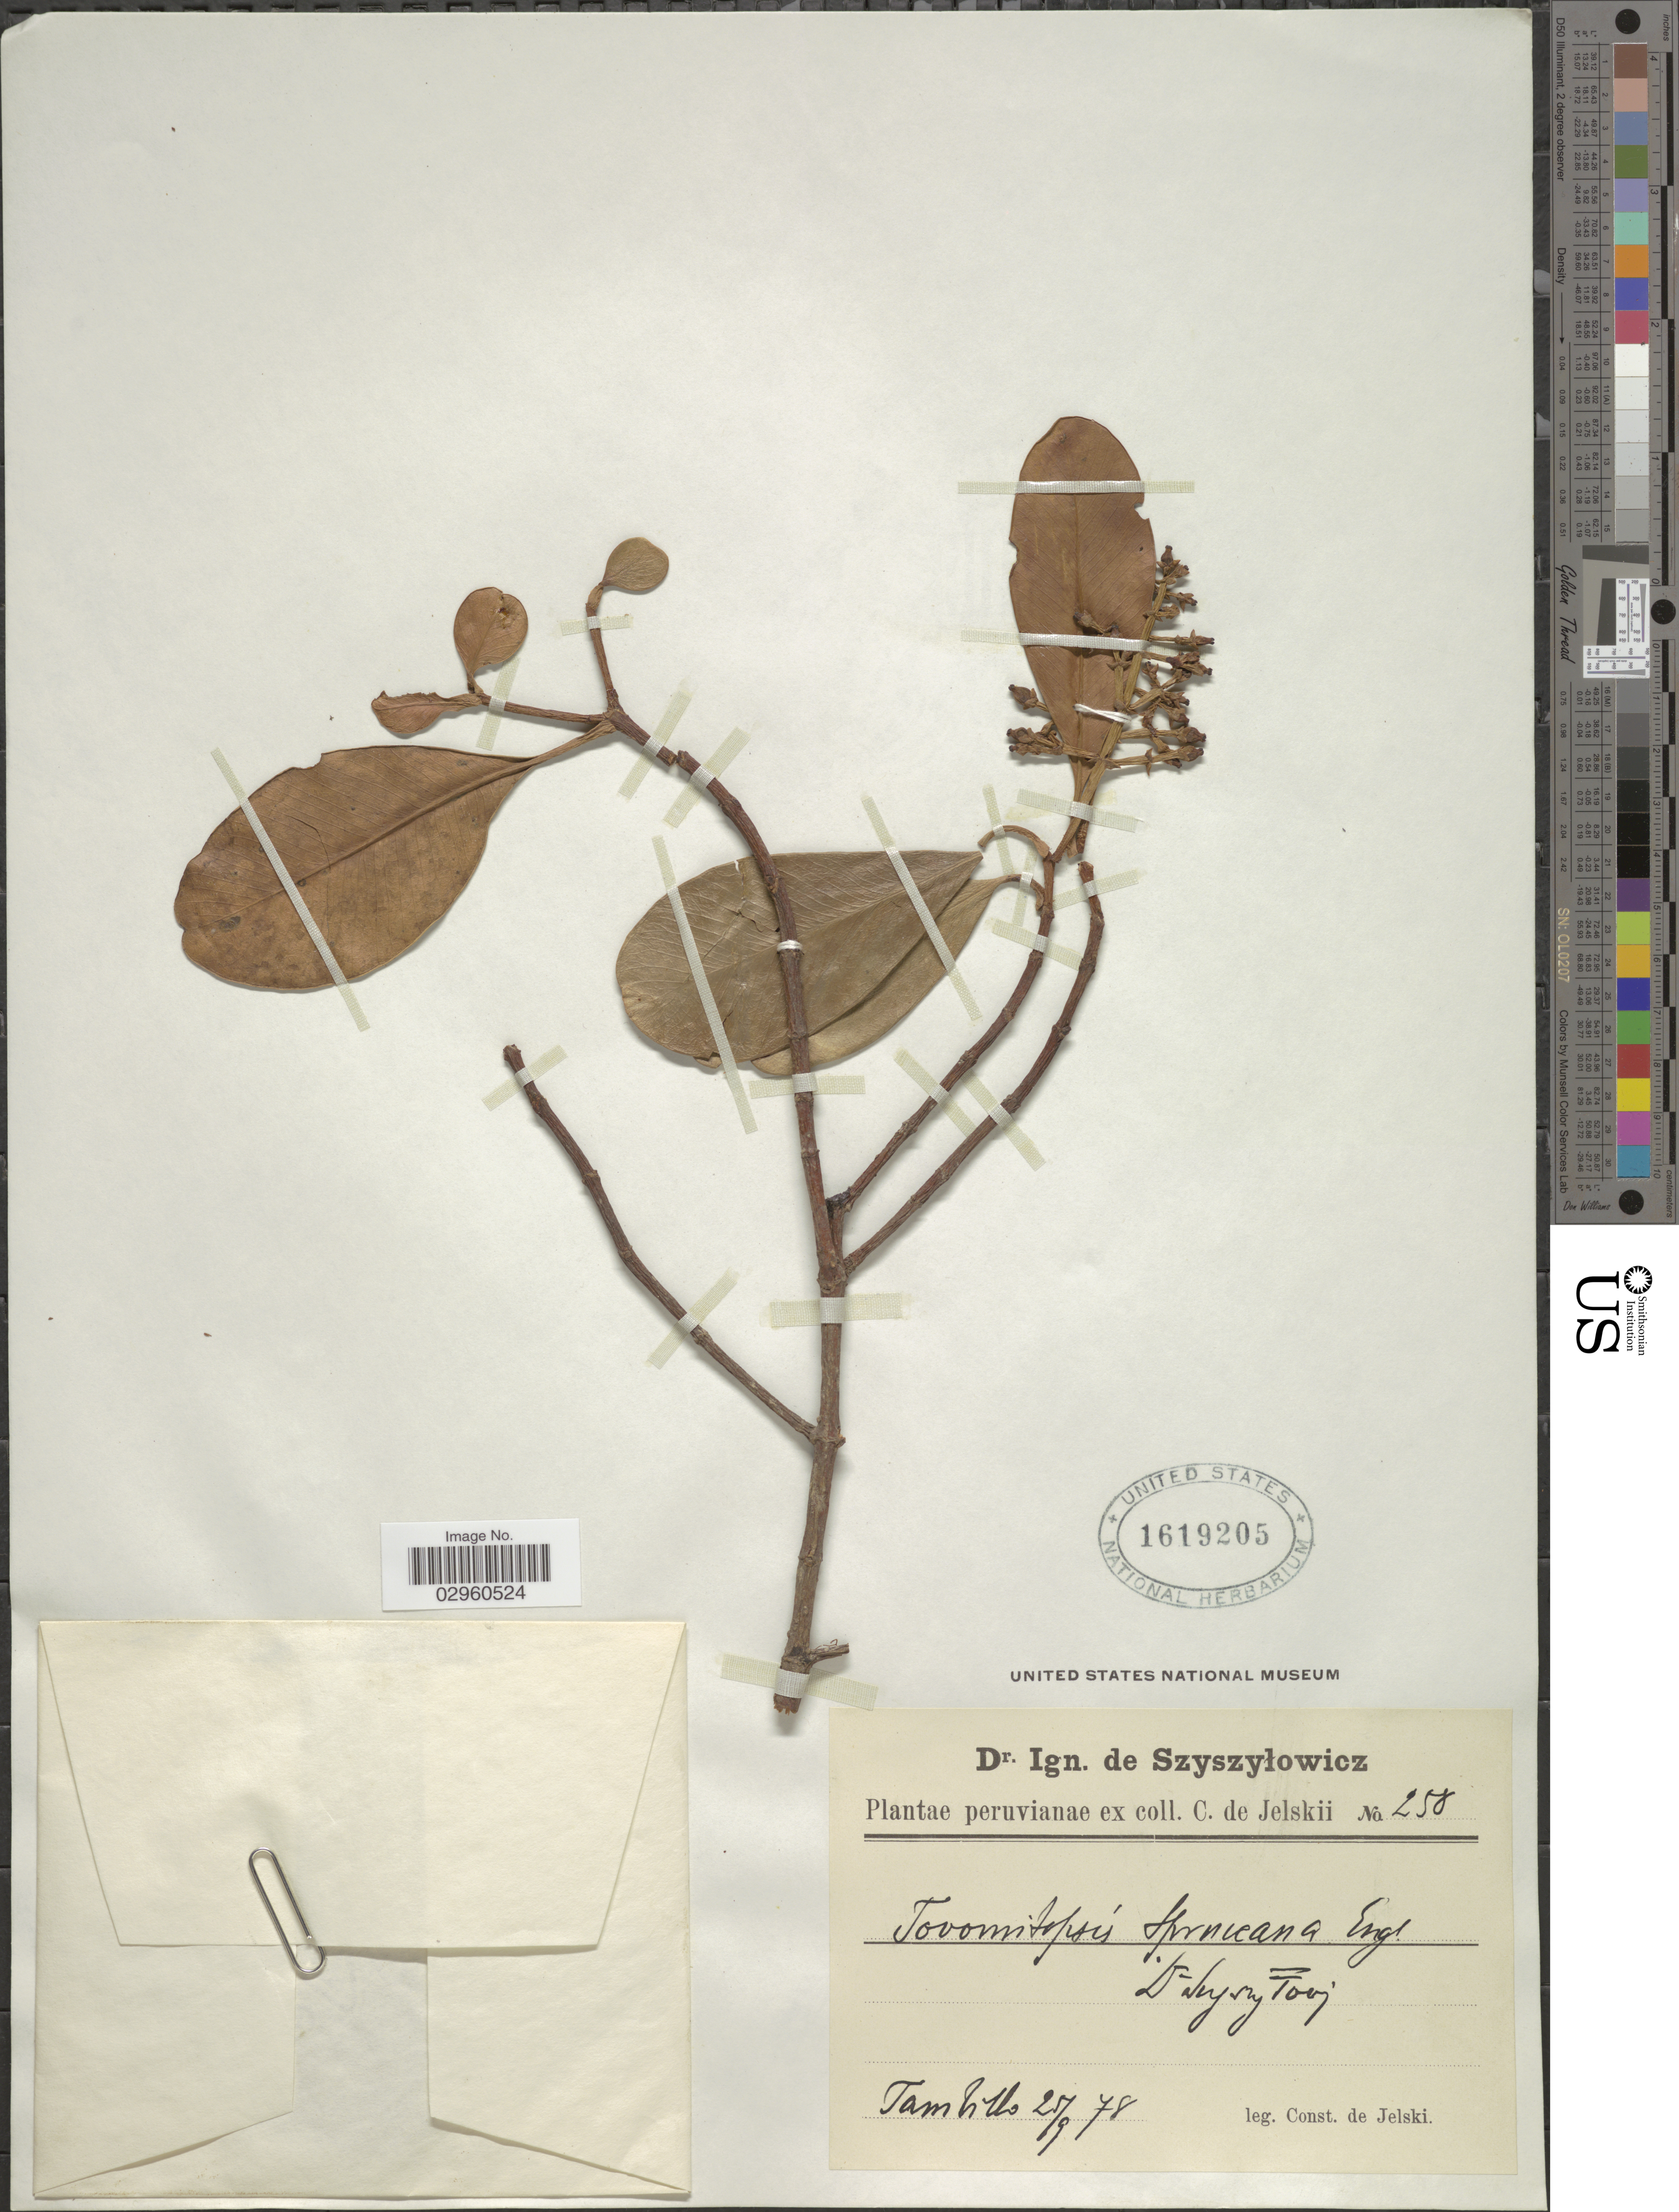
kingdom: Plantae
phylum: Tracheophyta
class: Magnoliopsida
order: Malpighiales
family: Clusiaceae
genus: Tovomitopsis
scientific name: Tovomitopsis spruceana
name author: Engl.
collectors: C. de Jelski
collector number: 258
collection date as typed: Transcribed d/m/y: 25/9/78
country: Peru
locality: Tambillo.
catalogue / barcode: US 1619205